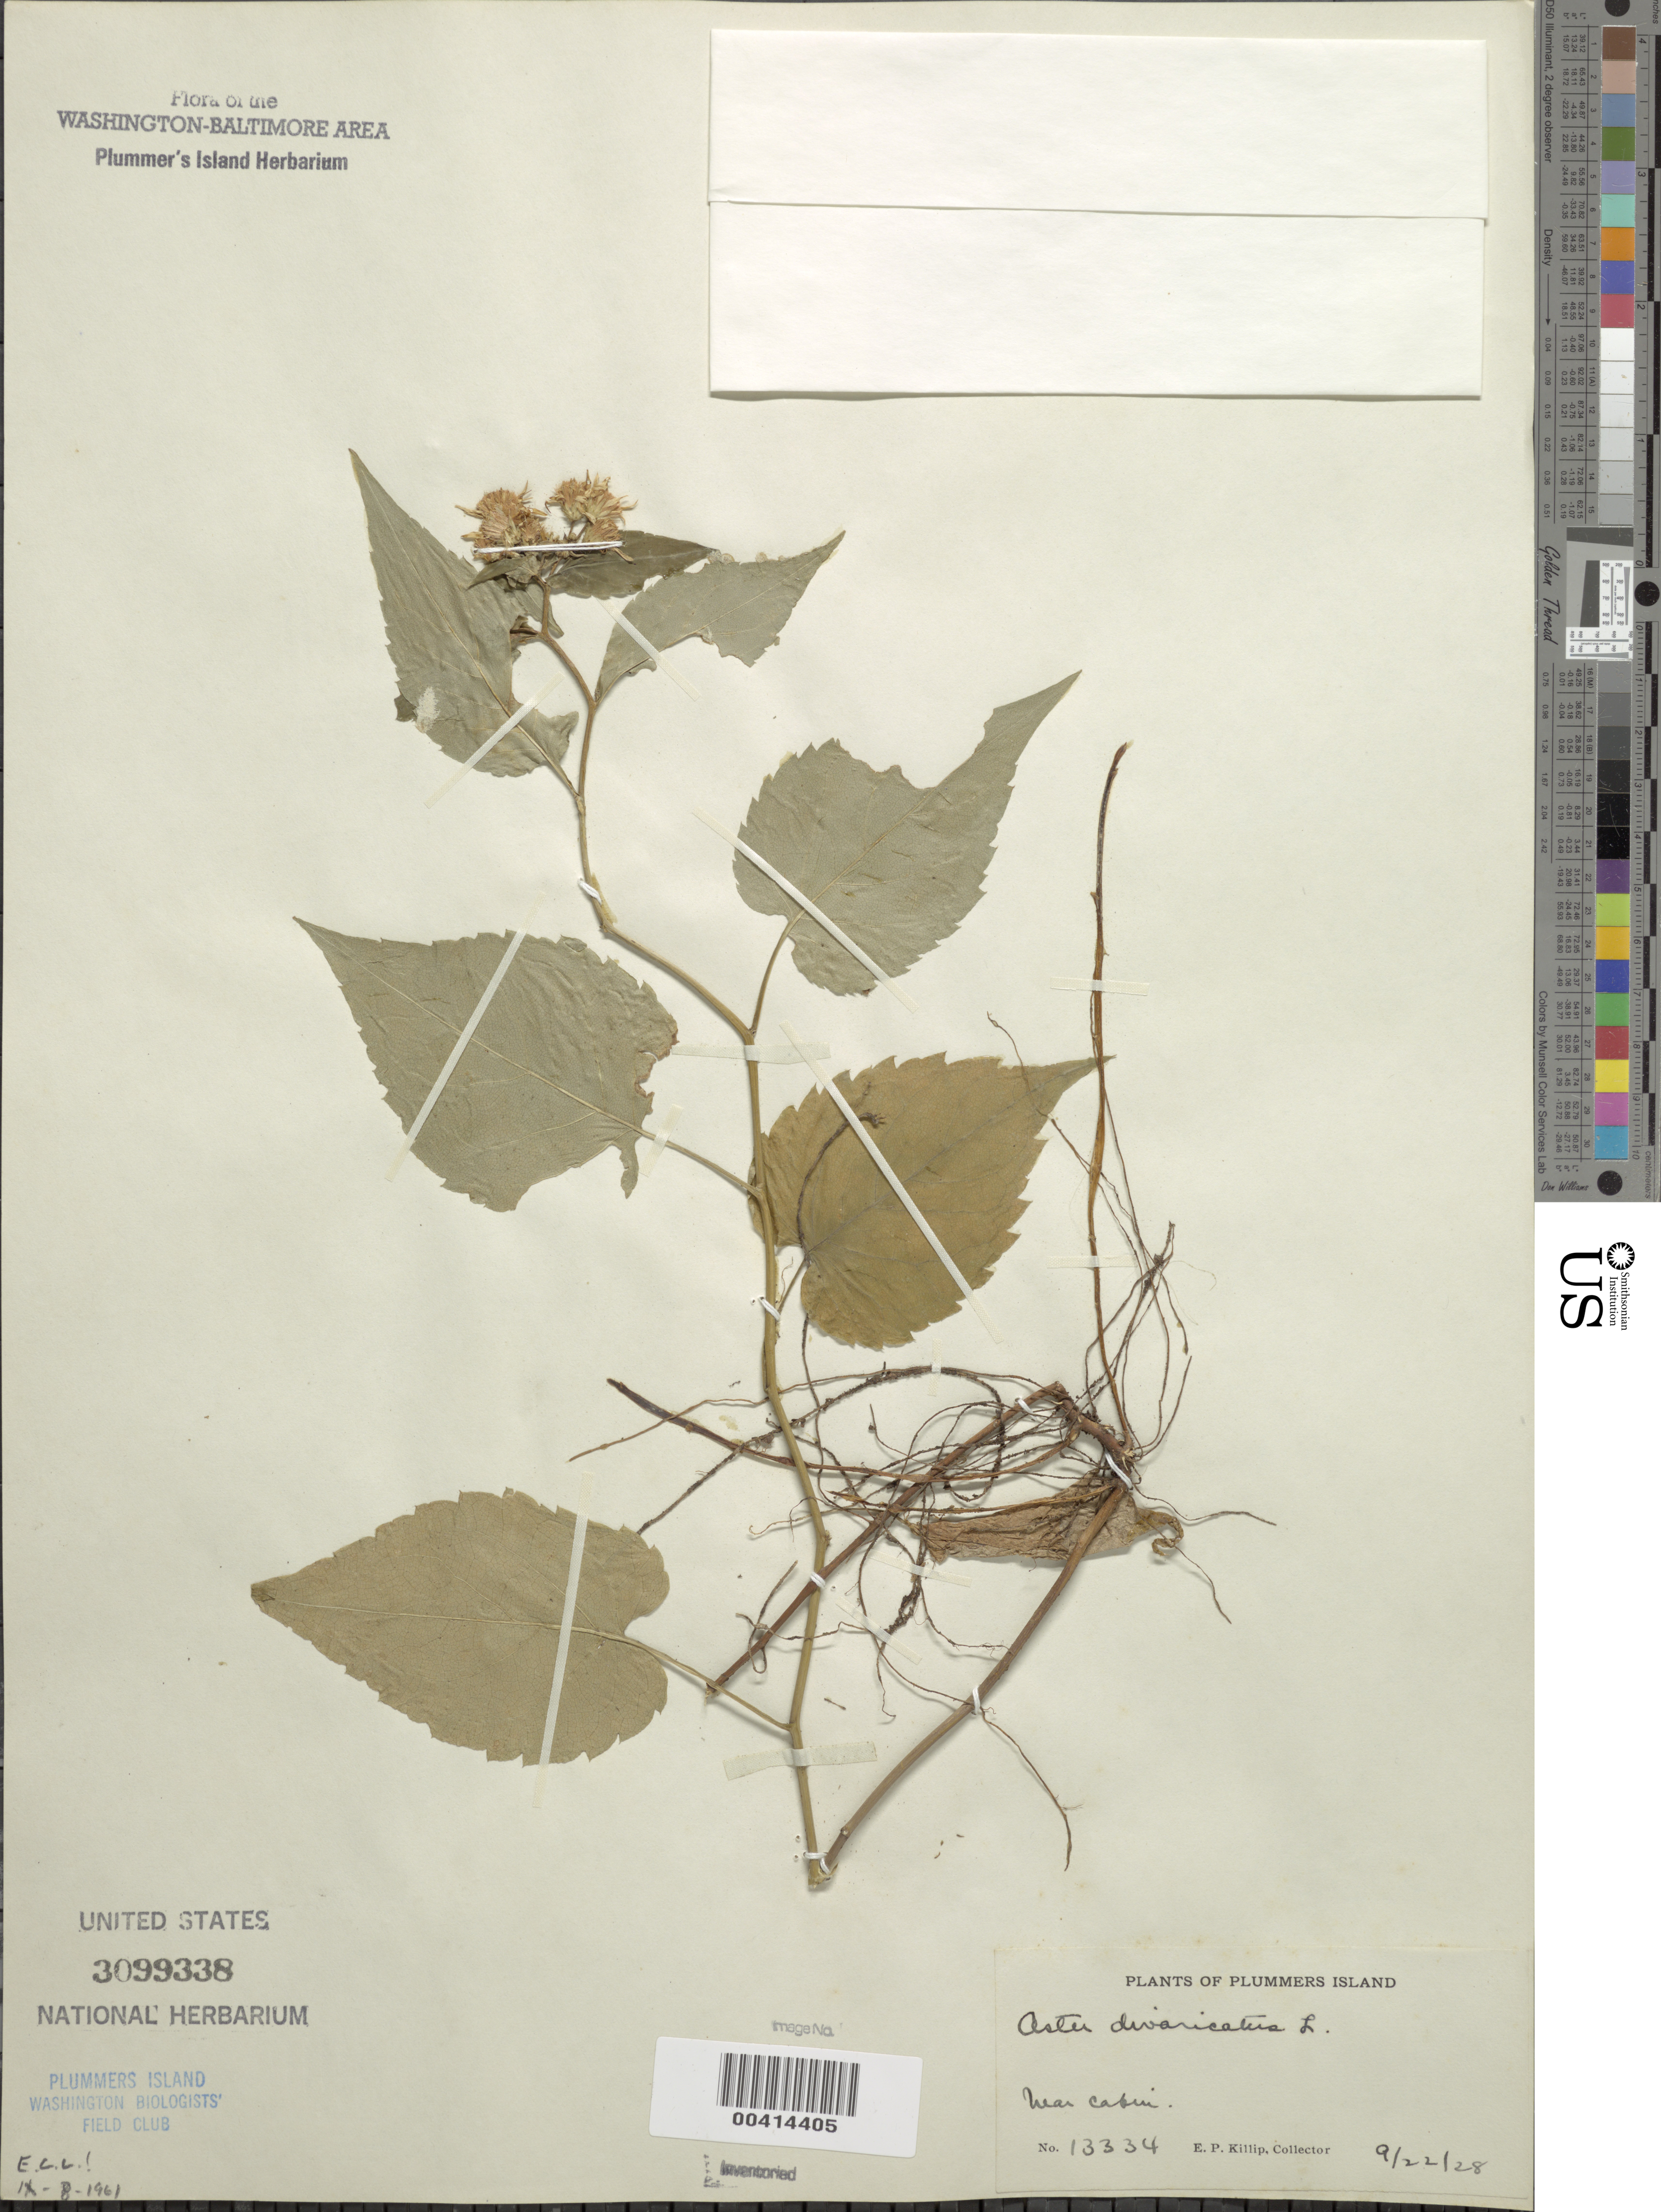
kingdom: Plantae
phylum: Tracheophyta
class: Magnoliopsida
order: Asterales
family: Asteraceae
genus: Eurybia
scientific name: Eurybia divaricata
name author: (L.) G.L. Nesom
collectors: E. P. Killip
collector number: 13334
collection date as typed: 22 Sep 1928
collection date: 1928-09-22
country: United States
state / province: Maryland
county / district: Montgomery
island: Plummers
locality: Plummer's Island; near Cabin C. & O. Canal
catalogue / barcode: US 3099338